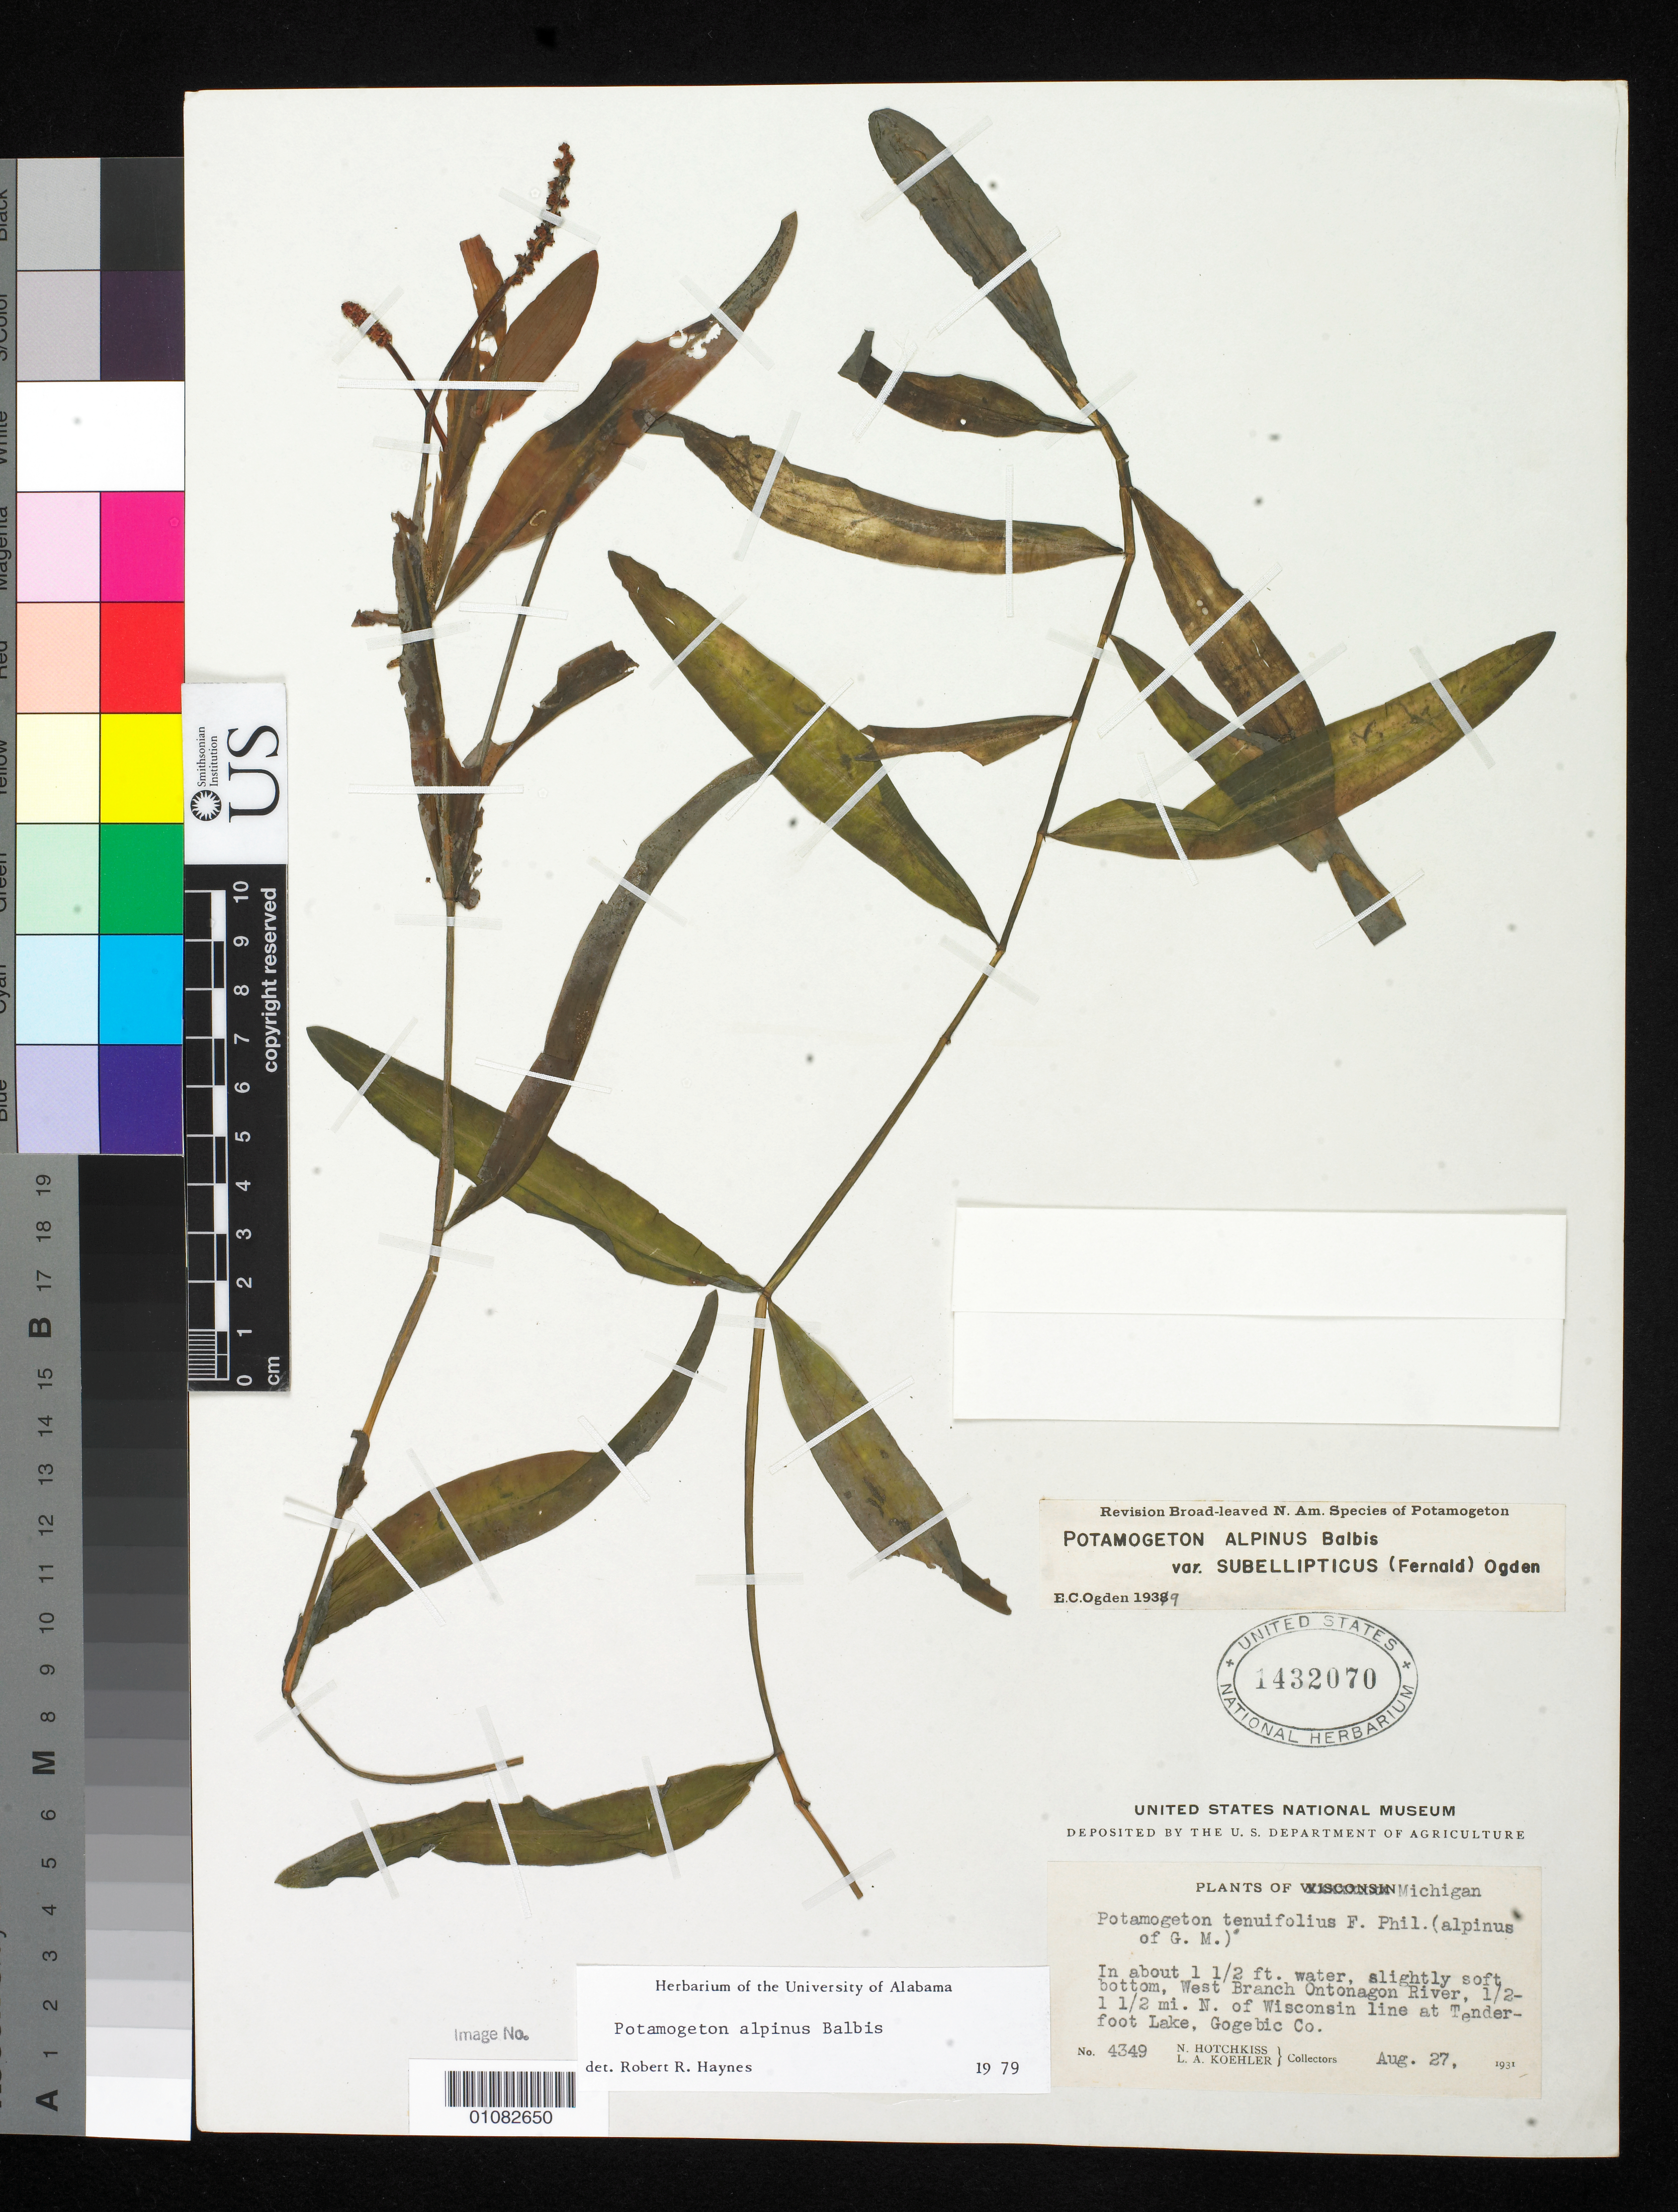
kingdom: Plantae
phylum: Tracheophyta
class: Liliopsida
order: Alismatales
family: Potamogetonaceae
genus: Potamogeton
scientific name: Potamogeton alpinus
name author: Balb.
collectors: N. Hotchkiss & L. Koehler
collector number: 4349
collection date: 1931-08-27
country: United States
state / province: Michigan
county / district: Gogebic County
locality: West Branch Ontonagon River, 0.5 to 1.5 mi. N of Wisconsin line at Tenderfoot Lake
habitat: Slightly soft bottom.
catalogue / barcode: US 1432070